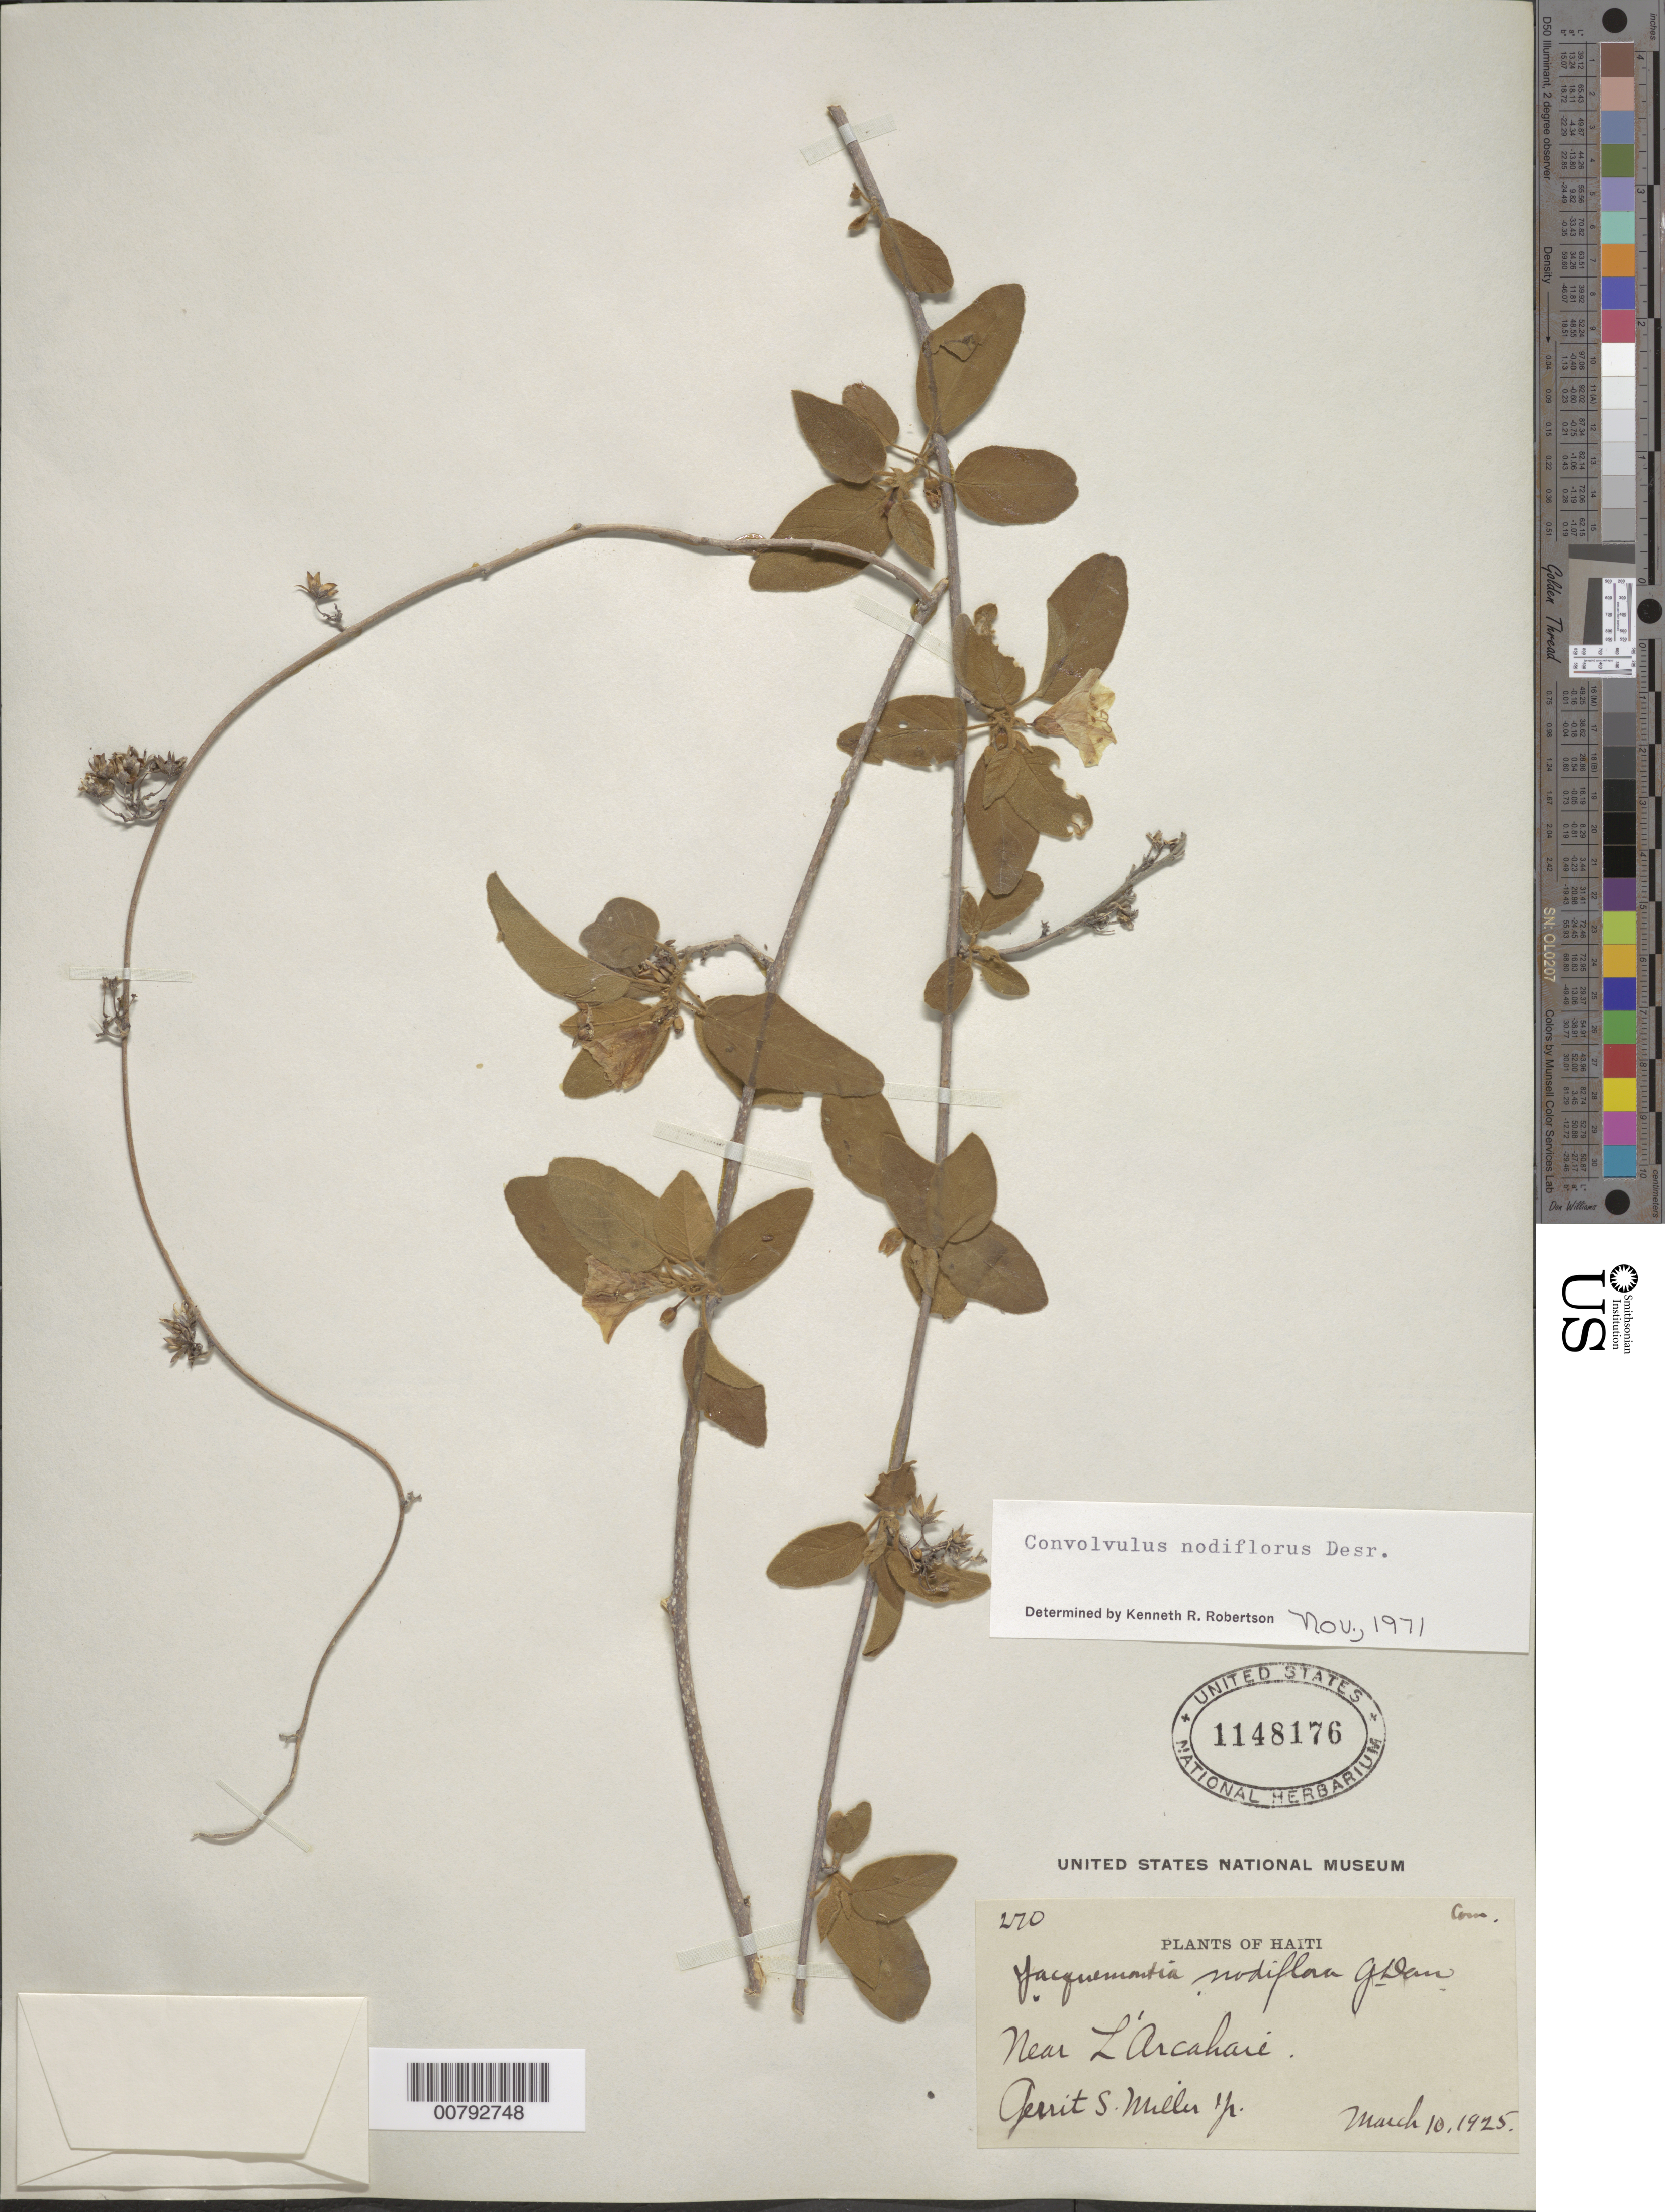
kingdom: Plantae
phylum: Tracheophyta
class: Magnoliopsida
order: Solanales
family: Convolvulaceae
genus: Convolvulus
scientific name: Convolvulus nodiflorus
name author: Desr.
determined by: Robertson, K. R.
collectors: G. S. Miller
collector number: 270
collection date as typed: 10 Mar 1925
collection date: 1925-03-10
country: Haiti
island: Hispaniola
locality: Near L'Arcahaie.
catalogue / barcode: US 1148176